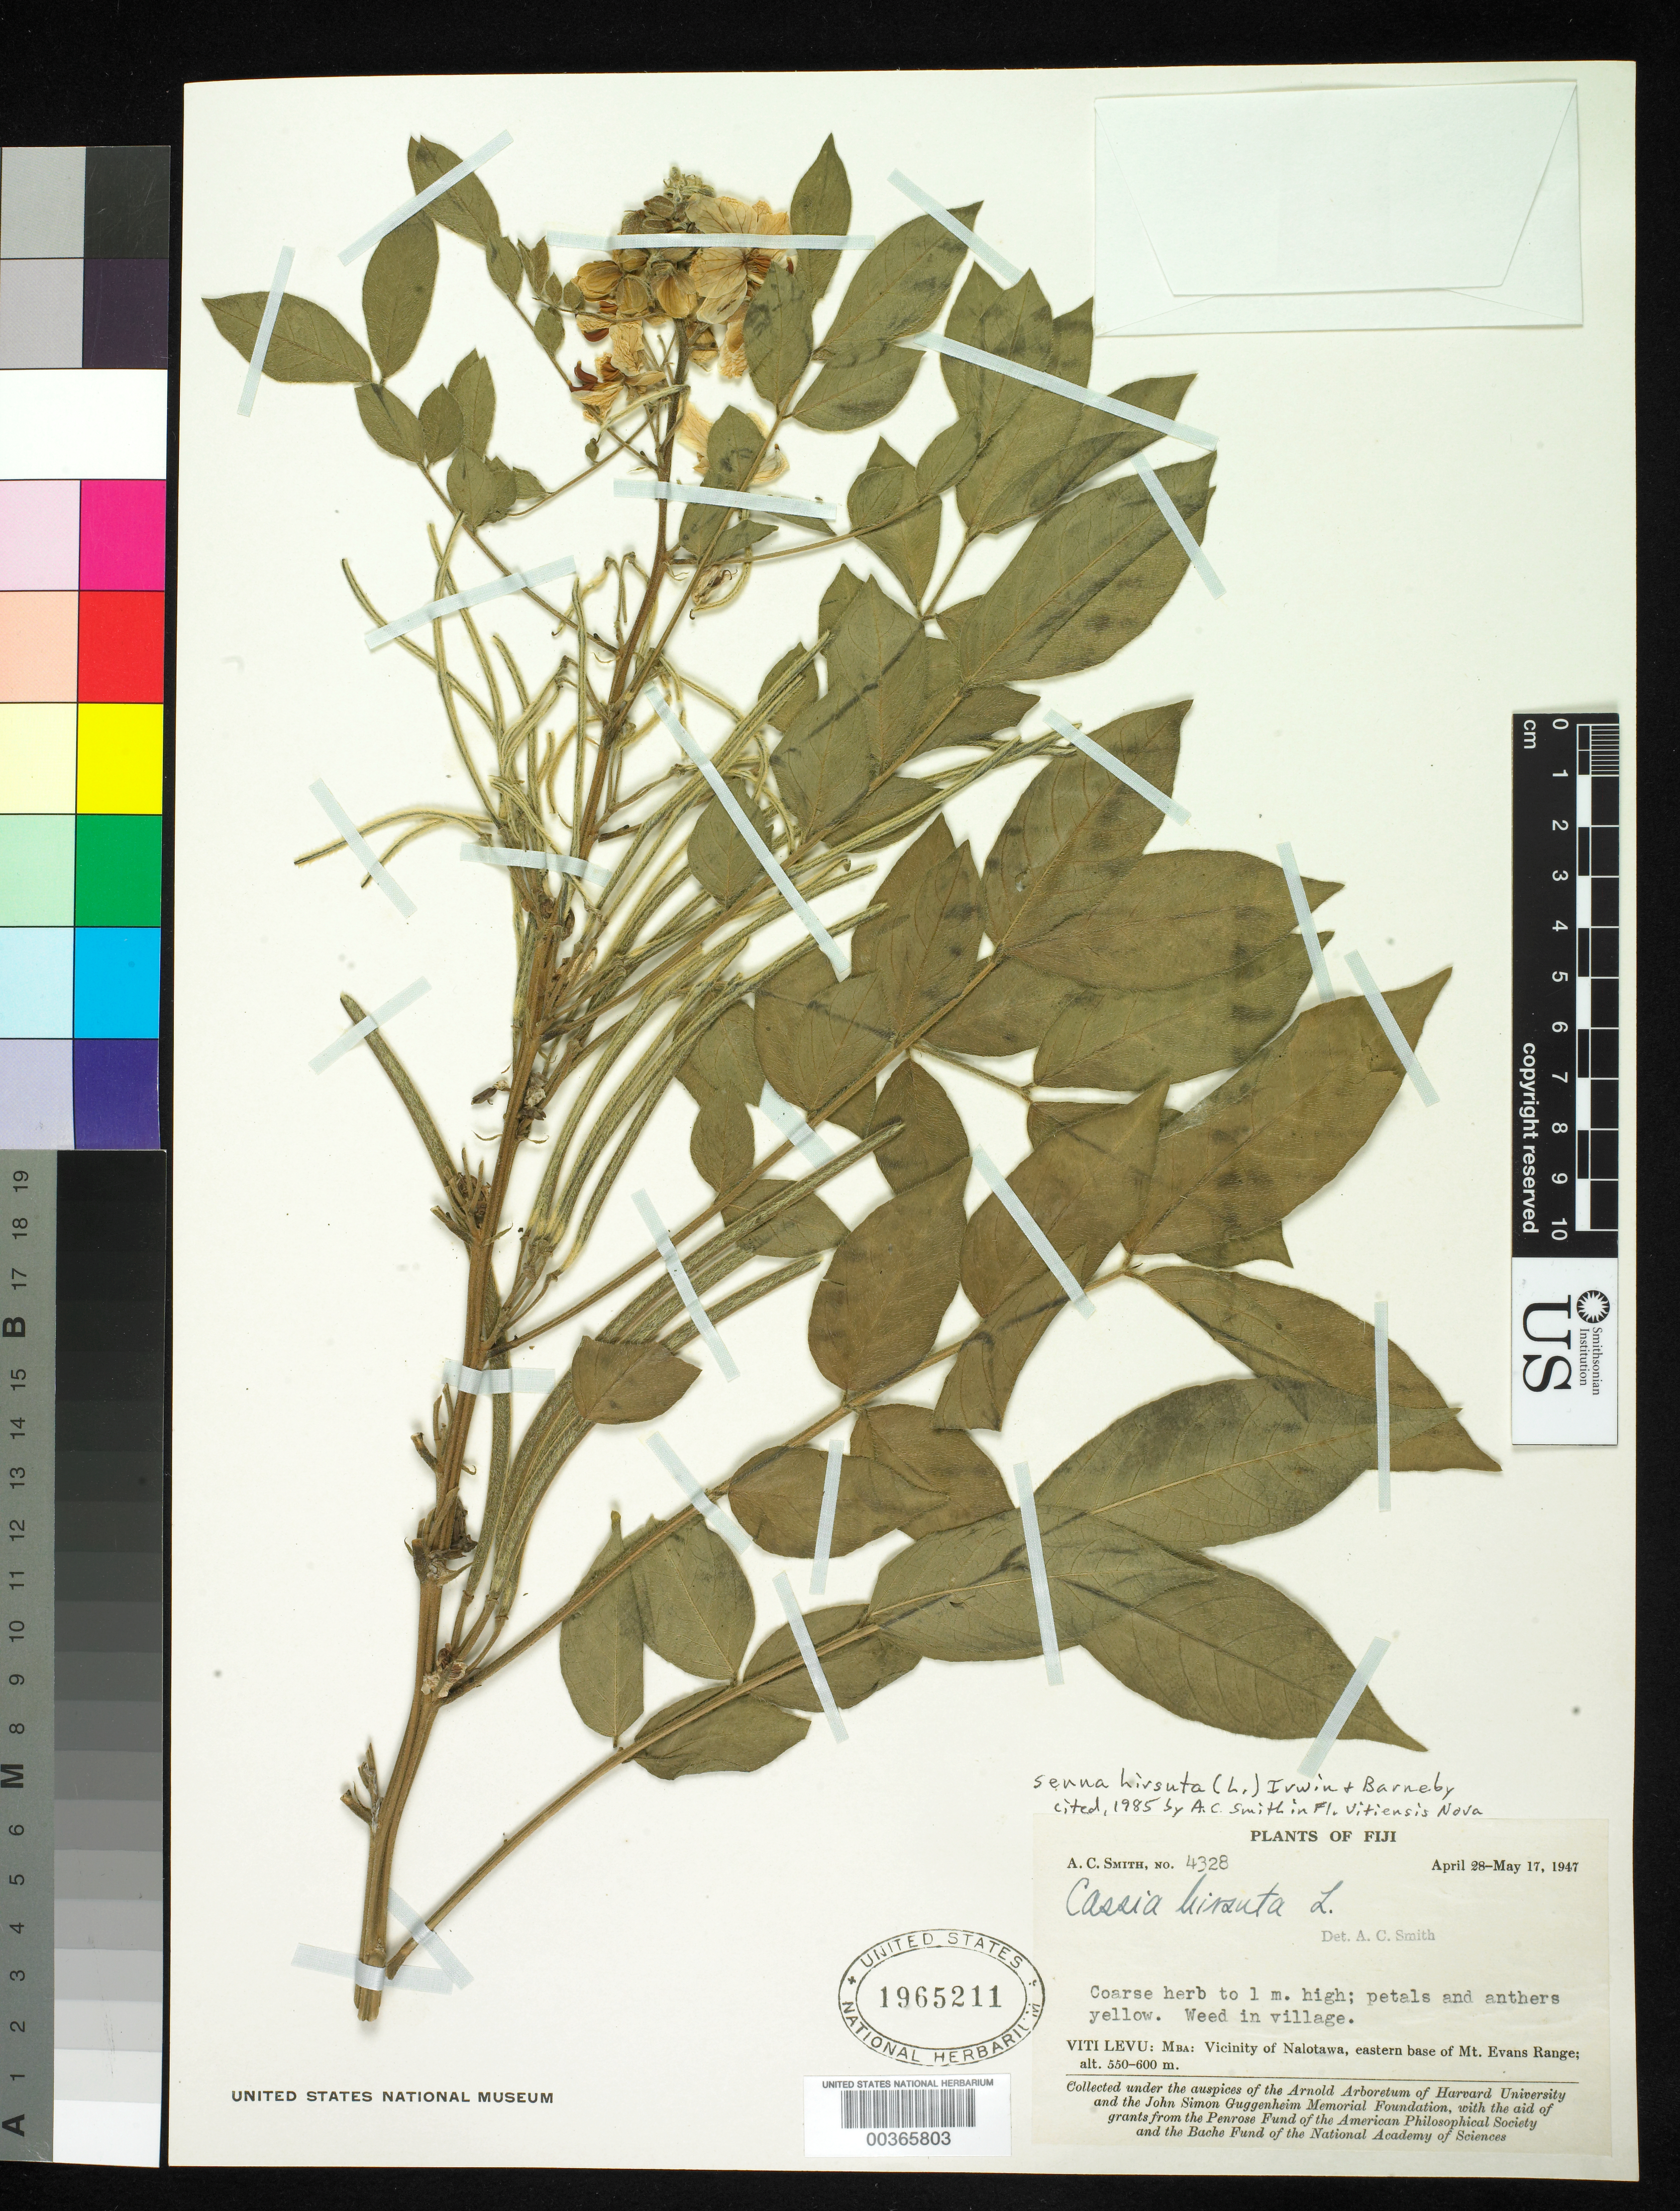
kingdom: Plantae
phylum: Tracheophyta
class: Magnoliopsida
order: Fabales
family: Fabaceae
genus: Senna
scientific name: Senna hirsuta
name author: (L.) H.S. Irwin & Barneby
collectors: A. C. Smith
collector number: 4328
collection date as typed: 28 Apr 1947 to 17 May 1947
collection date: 1947-04-28/1947-05-17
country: Fiji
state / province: Western Division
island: Viti Levu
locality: Village; Mba Prov.; vicinity of nalotawa, eastern base of mt. evans range.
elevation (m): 550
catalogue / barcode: US 1965211